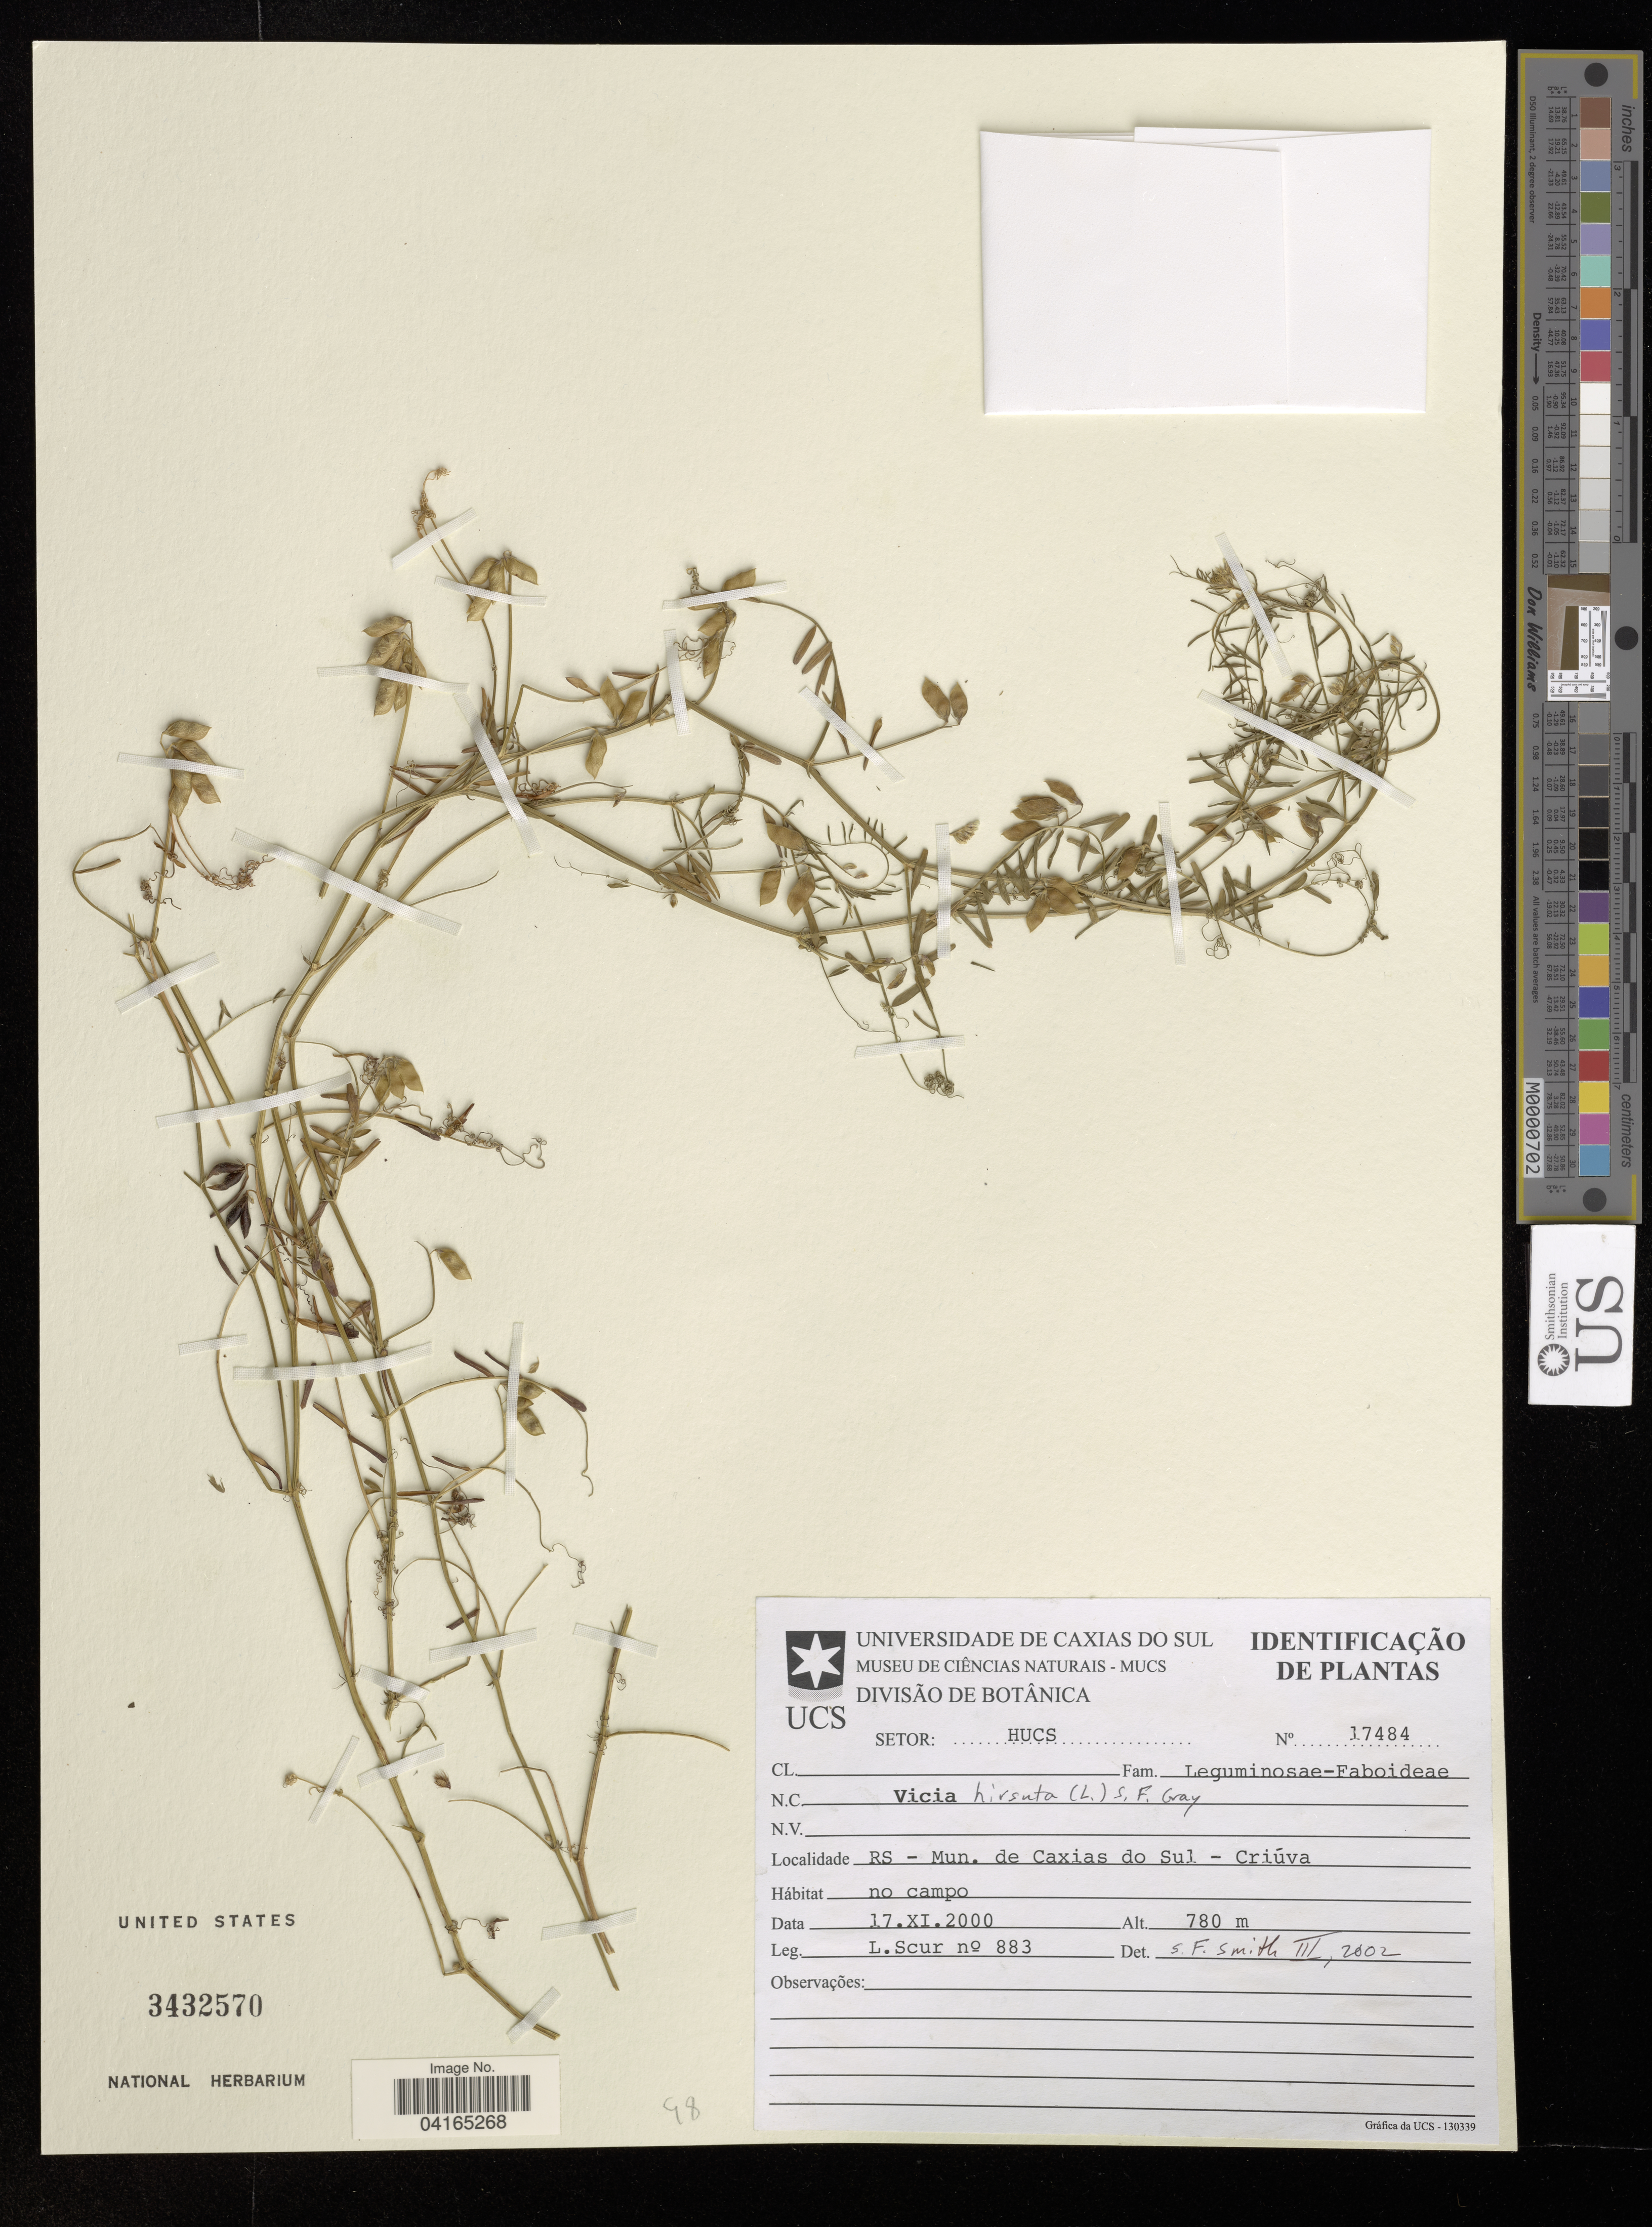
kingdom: Plantae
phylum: Tracheophyta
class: Magnoliopsida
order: Fabales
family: Fabaceae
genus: Vicia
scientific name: Vicia hirsuta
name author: (L.) A. Gray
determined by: Hechenleitner, Paulina, RBG Edinburgh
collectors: L. Scur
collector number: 883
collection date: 2000-11-17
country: Brazil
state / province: Rio Grande do Sul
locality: RS - Mun. de Caxias do Sul - Criúva.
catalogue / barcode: US 3432570